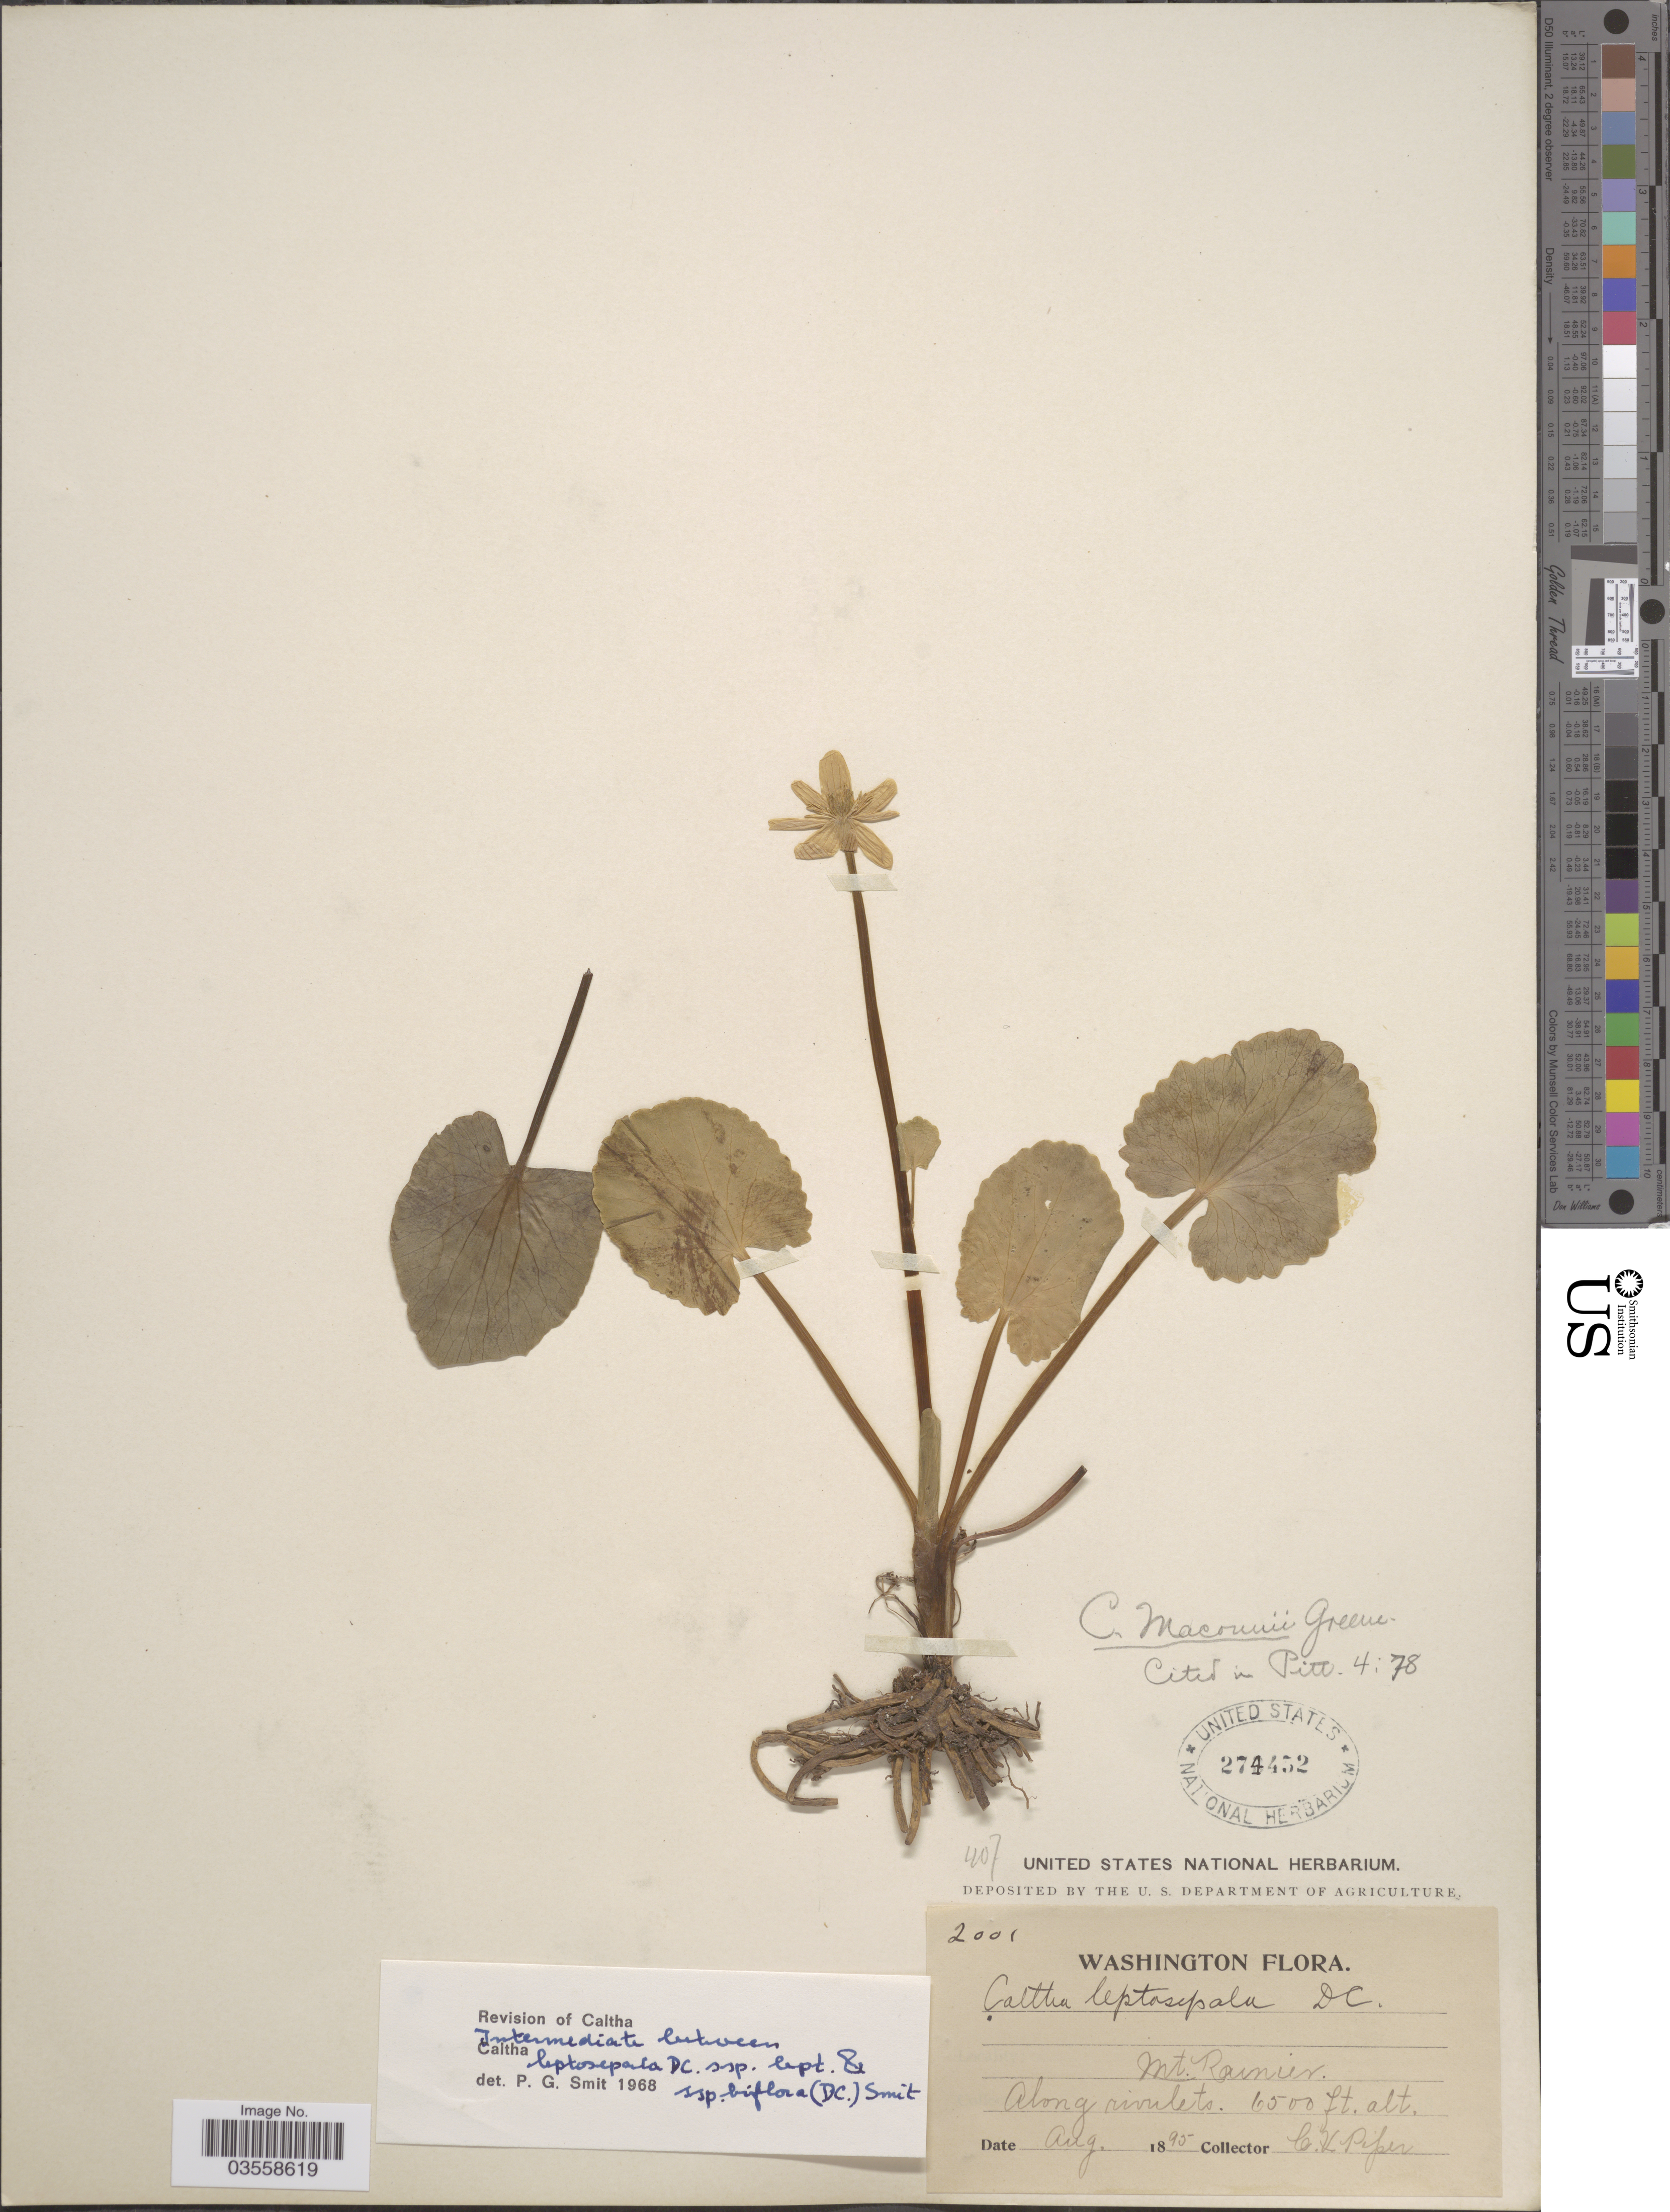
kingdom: Plantae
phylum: Tracheophyta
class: Magnoliopsida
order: Ranunculales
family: Ranunculaceae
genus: Caltha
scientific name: Caltha leptosepala subsp. biflora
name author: DC.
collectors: C. V. Piper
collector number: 2001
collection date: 1895-08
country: United States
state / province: Washington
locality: Mt. Rainier.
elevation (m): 1981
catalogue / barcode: US 274452